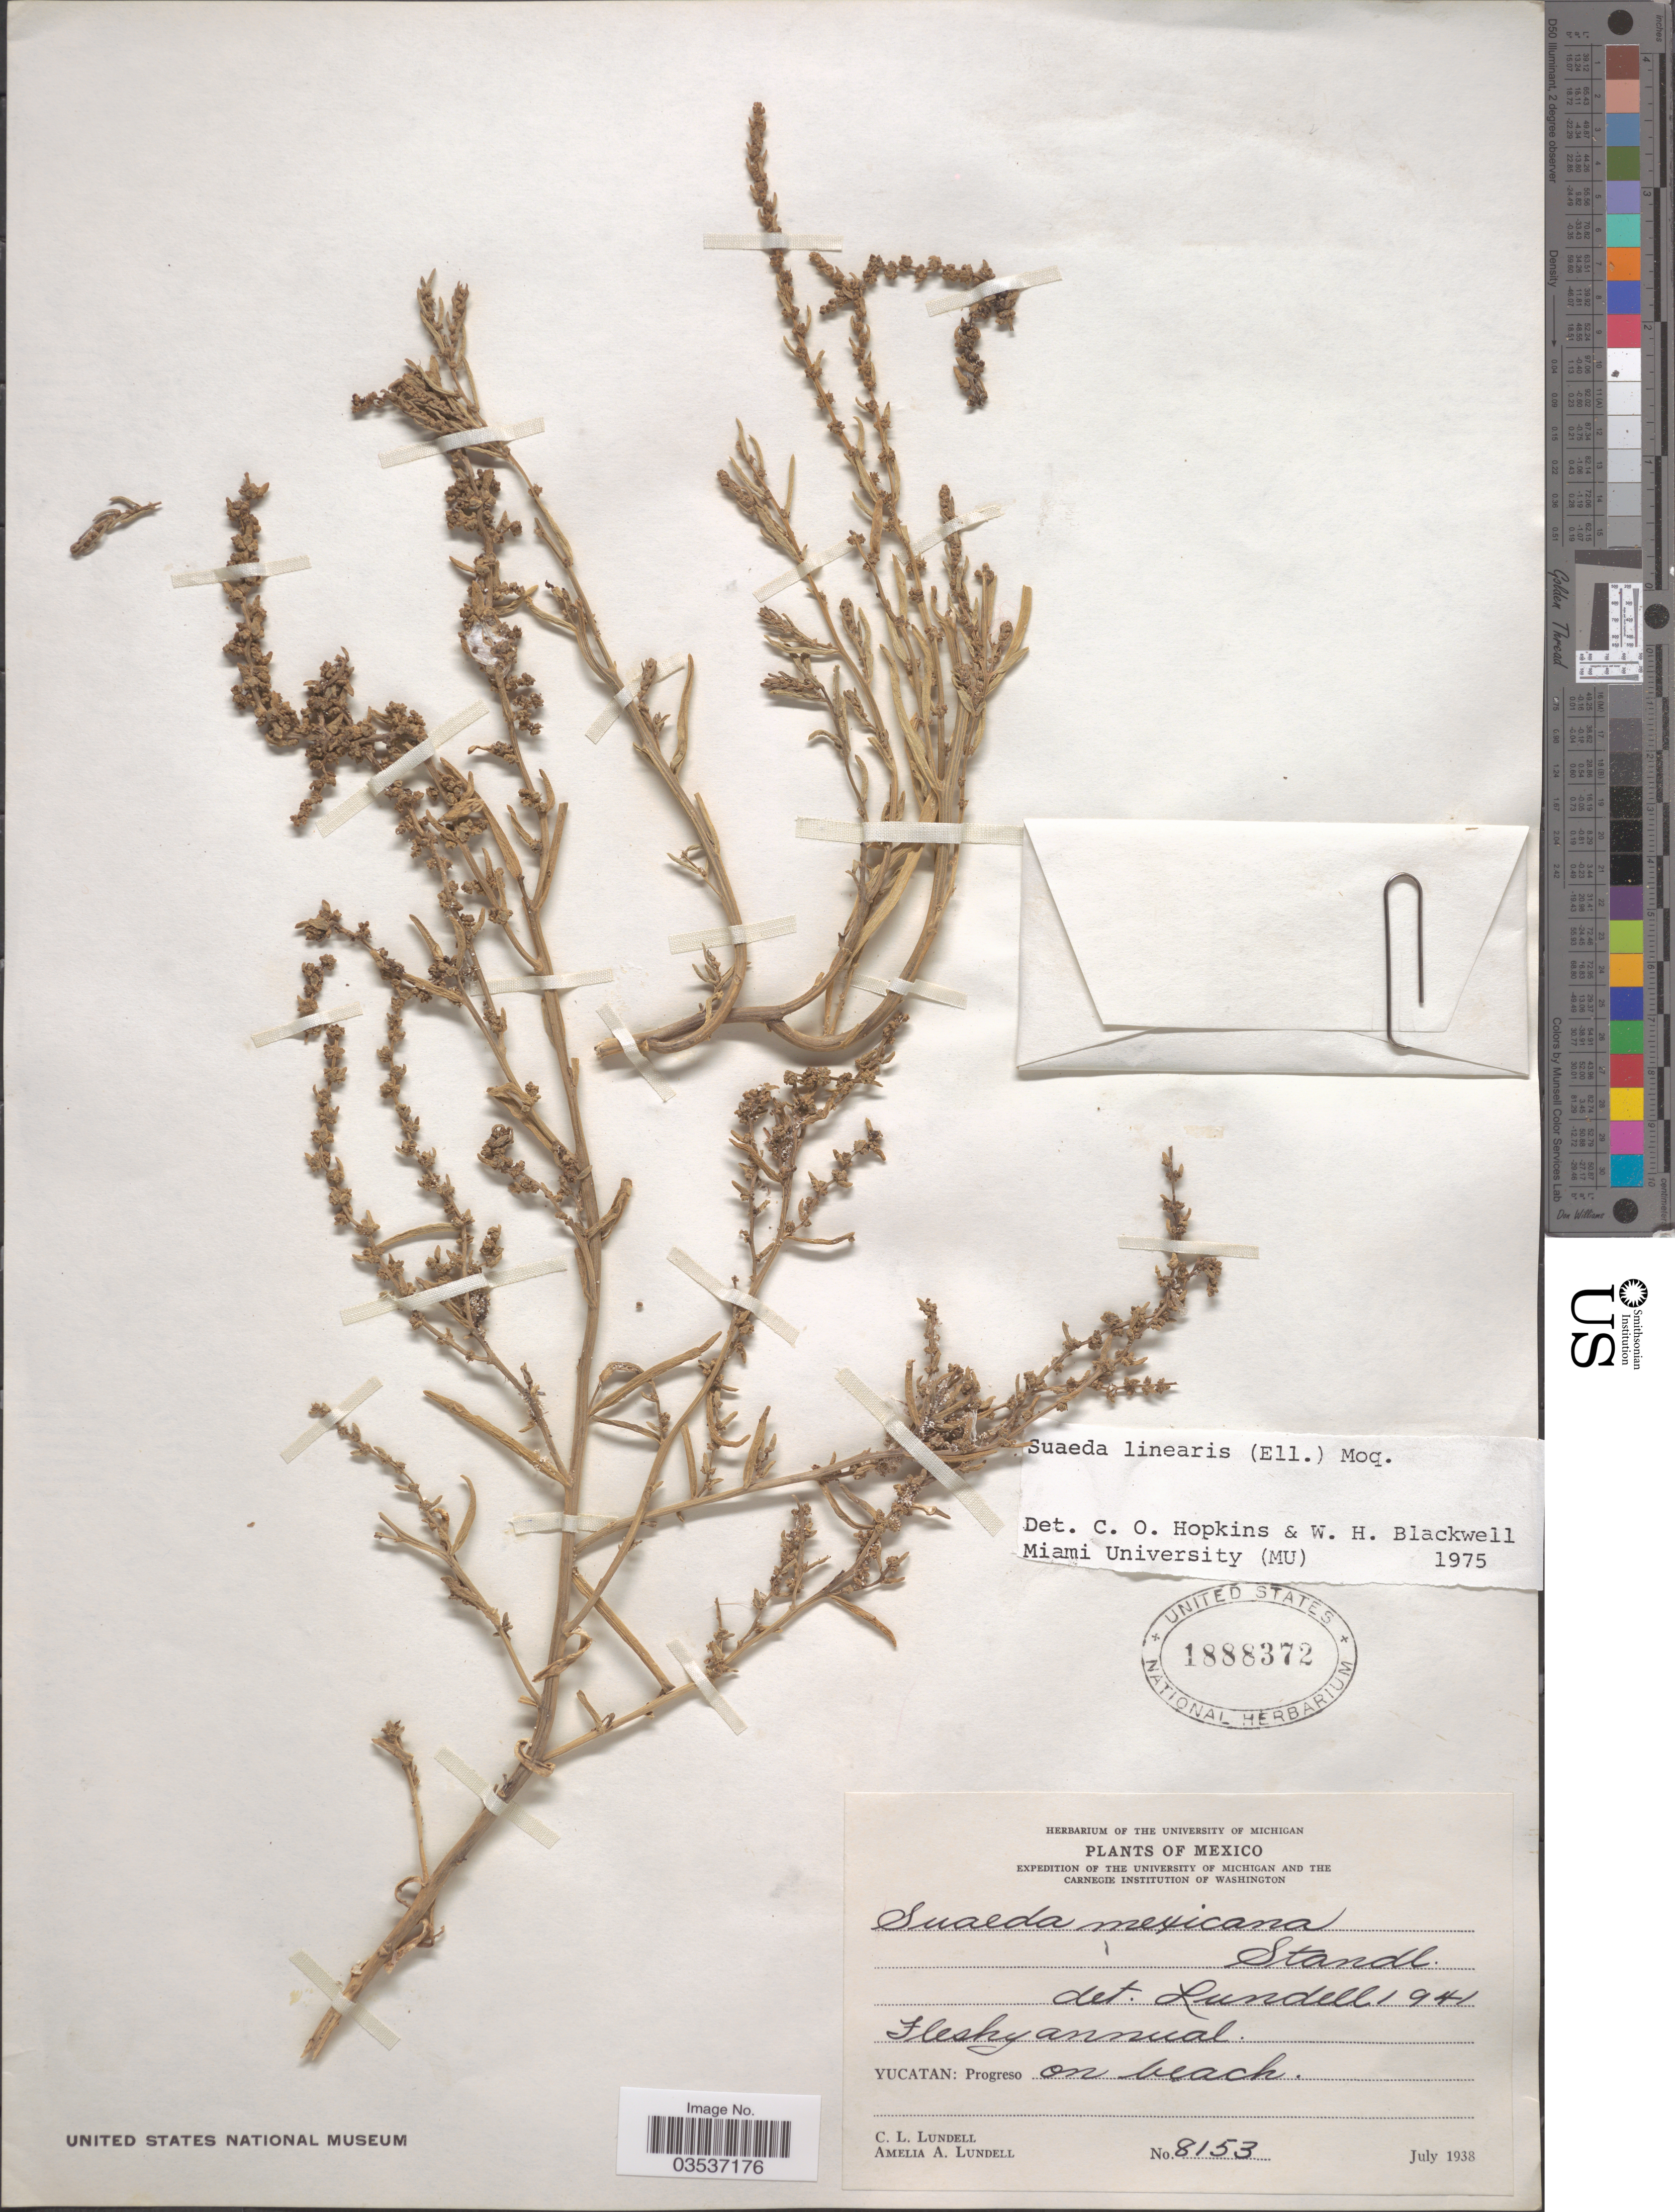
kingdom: Plantae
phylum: Tracheophyta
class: Magnoliopsida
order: Caryophyllales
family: Amaranthaceae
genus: Suaeda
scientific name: Suaeda linearis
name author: (Elliott) Moq.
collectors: C. L. Lundell & A. A. Lundell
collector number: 8153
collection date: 1938-07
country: Mexico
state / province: Yucatán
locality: Progreso.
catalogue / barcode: US 1888372